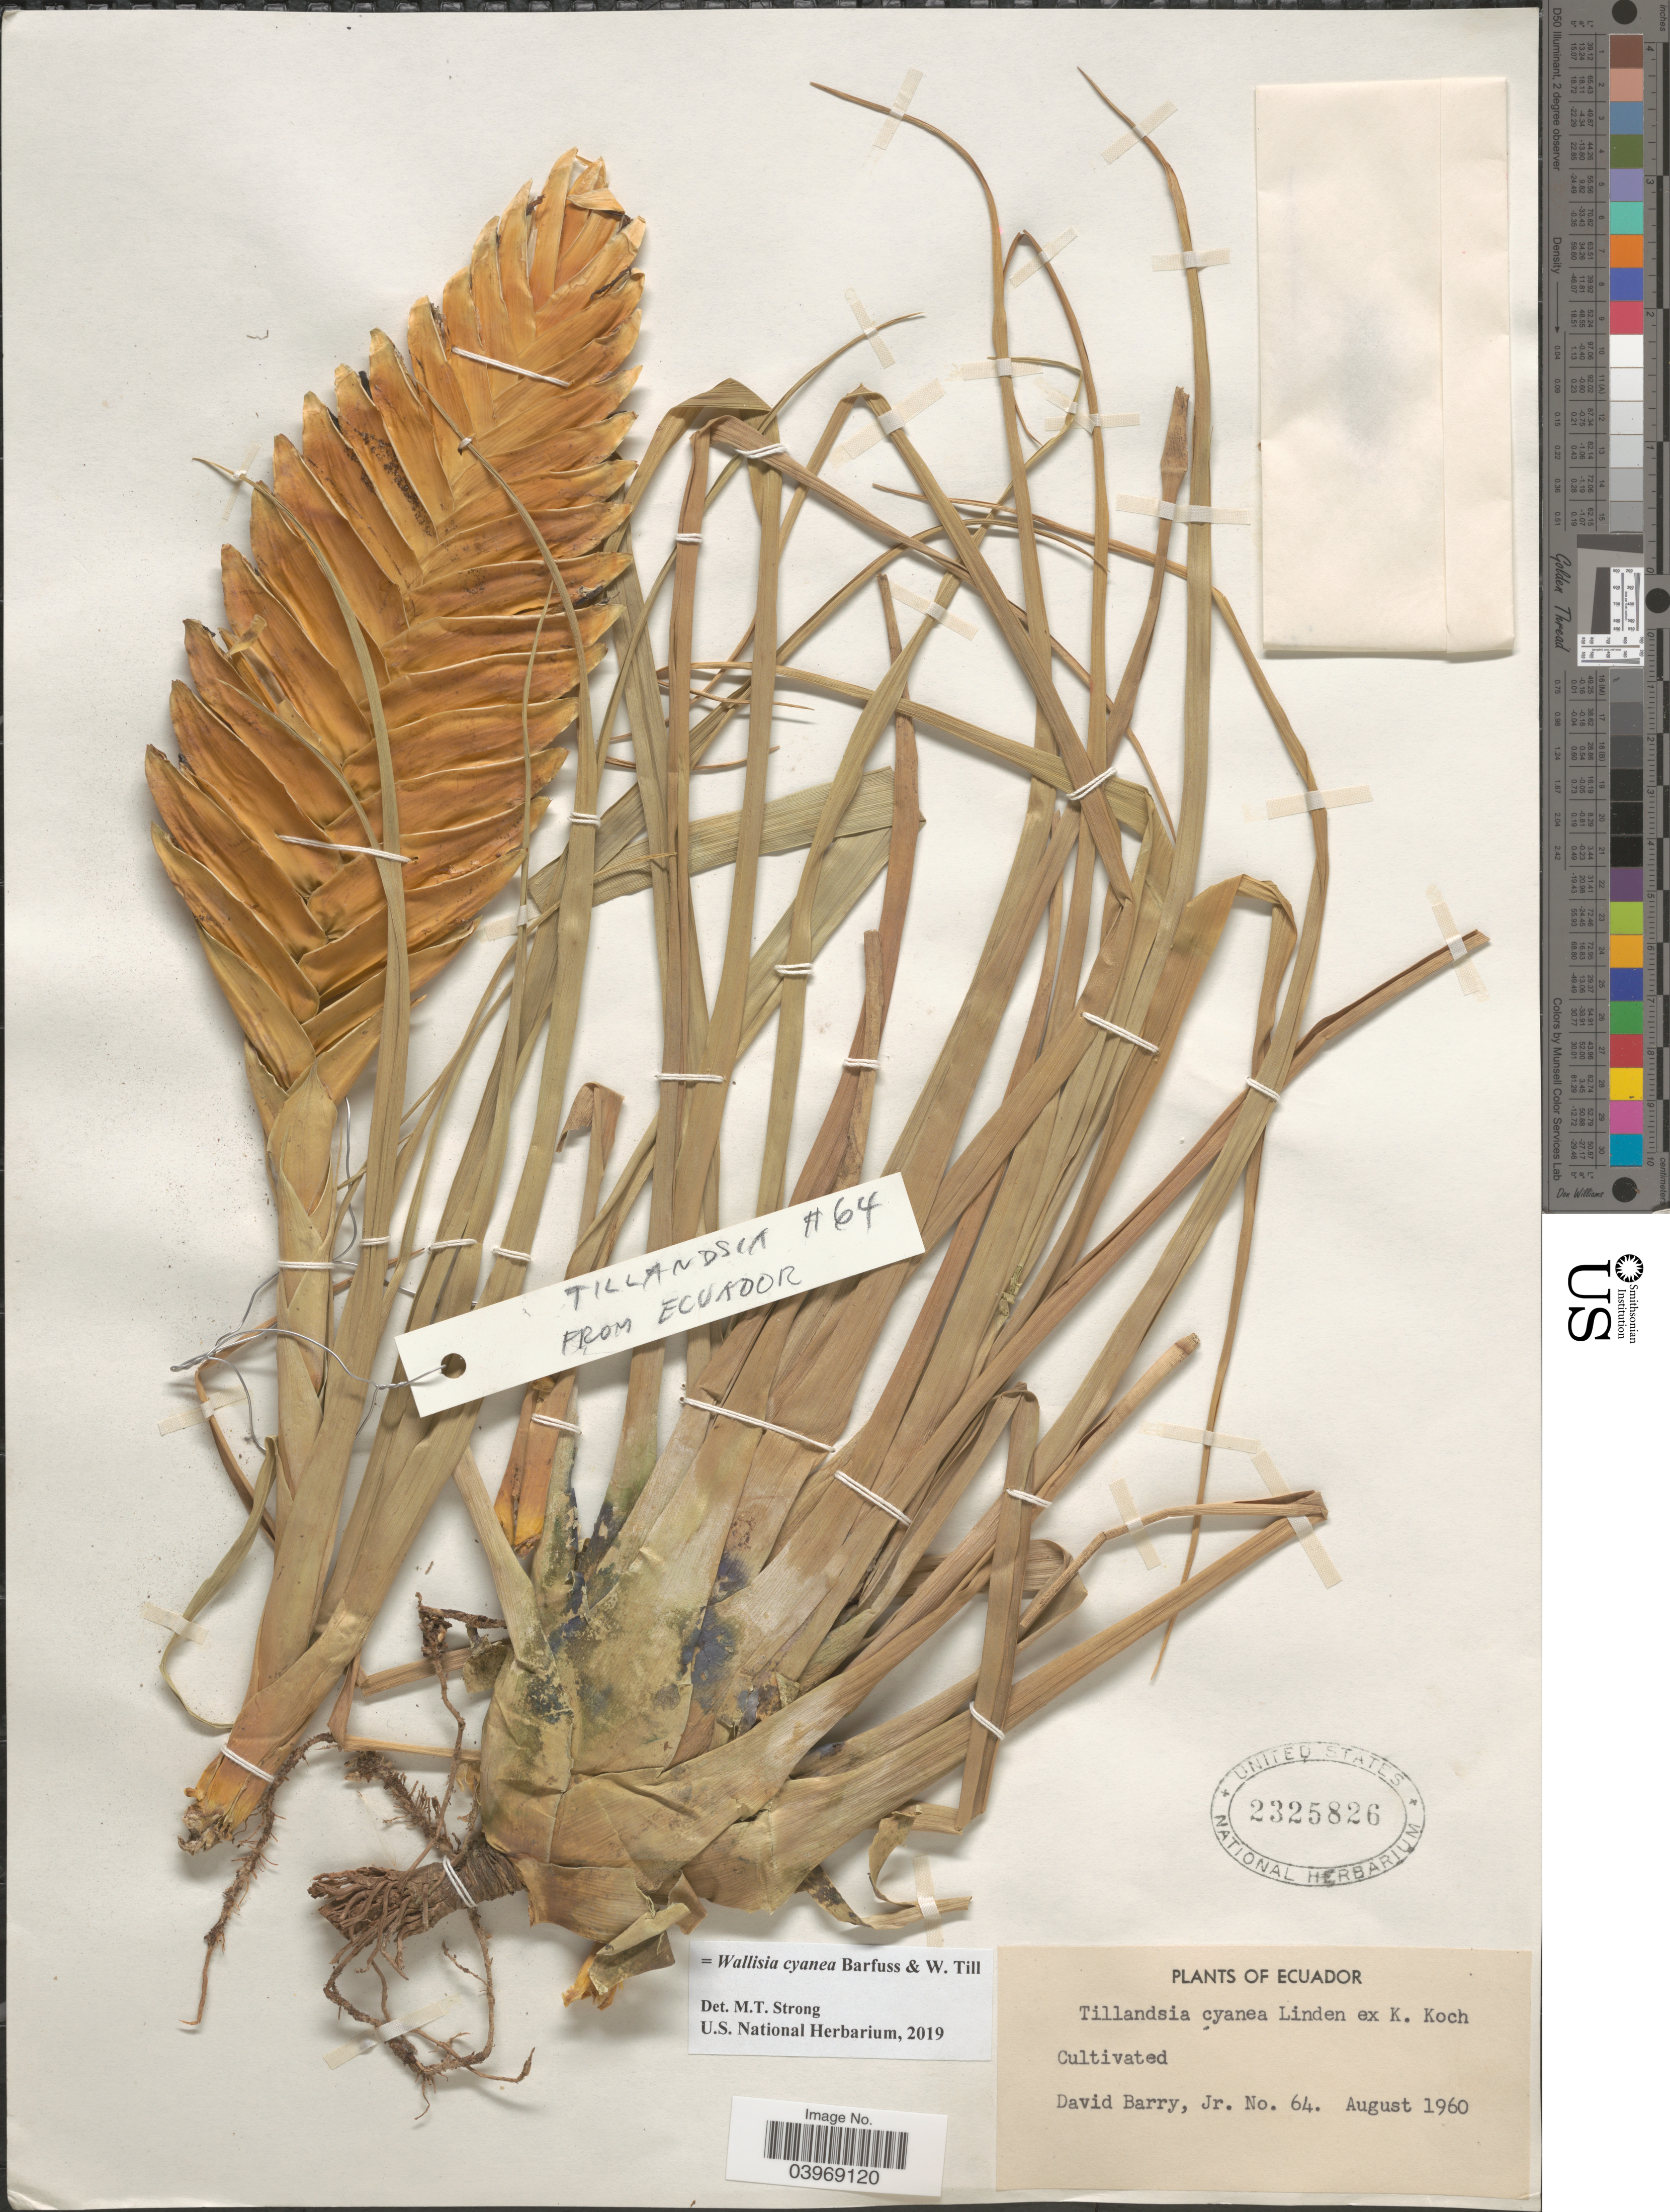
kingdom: Plantae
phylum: Tracheophyta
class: Liliopsida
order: Poales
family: Bromeliaceae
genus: Wallisia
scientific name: Wallisia cyanea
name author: Barfuss & W. Till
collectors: D. Barry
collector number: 64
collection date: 1960-08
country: Ecuador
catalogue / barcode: US 2325826